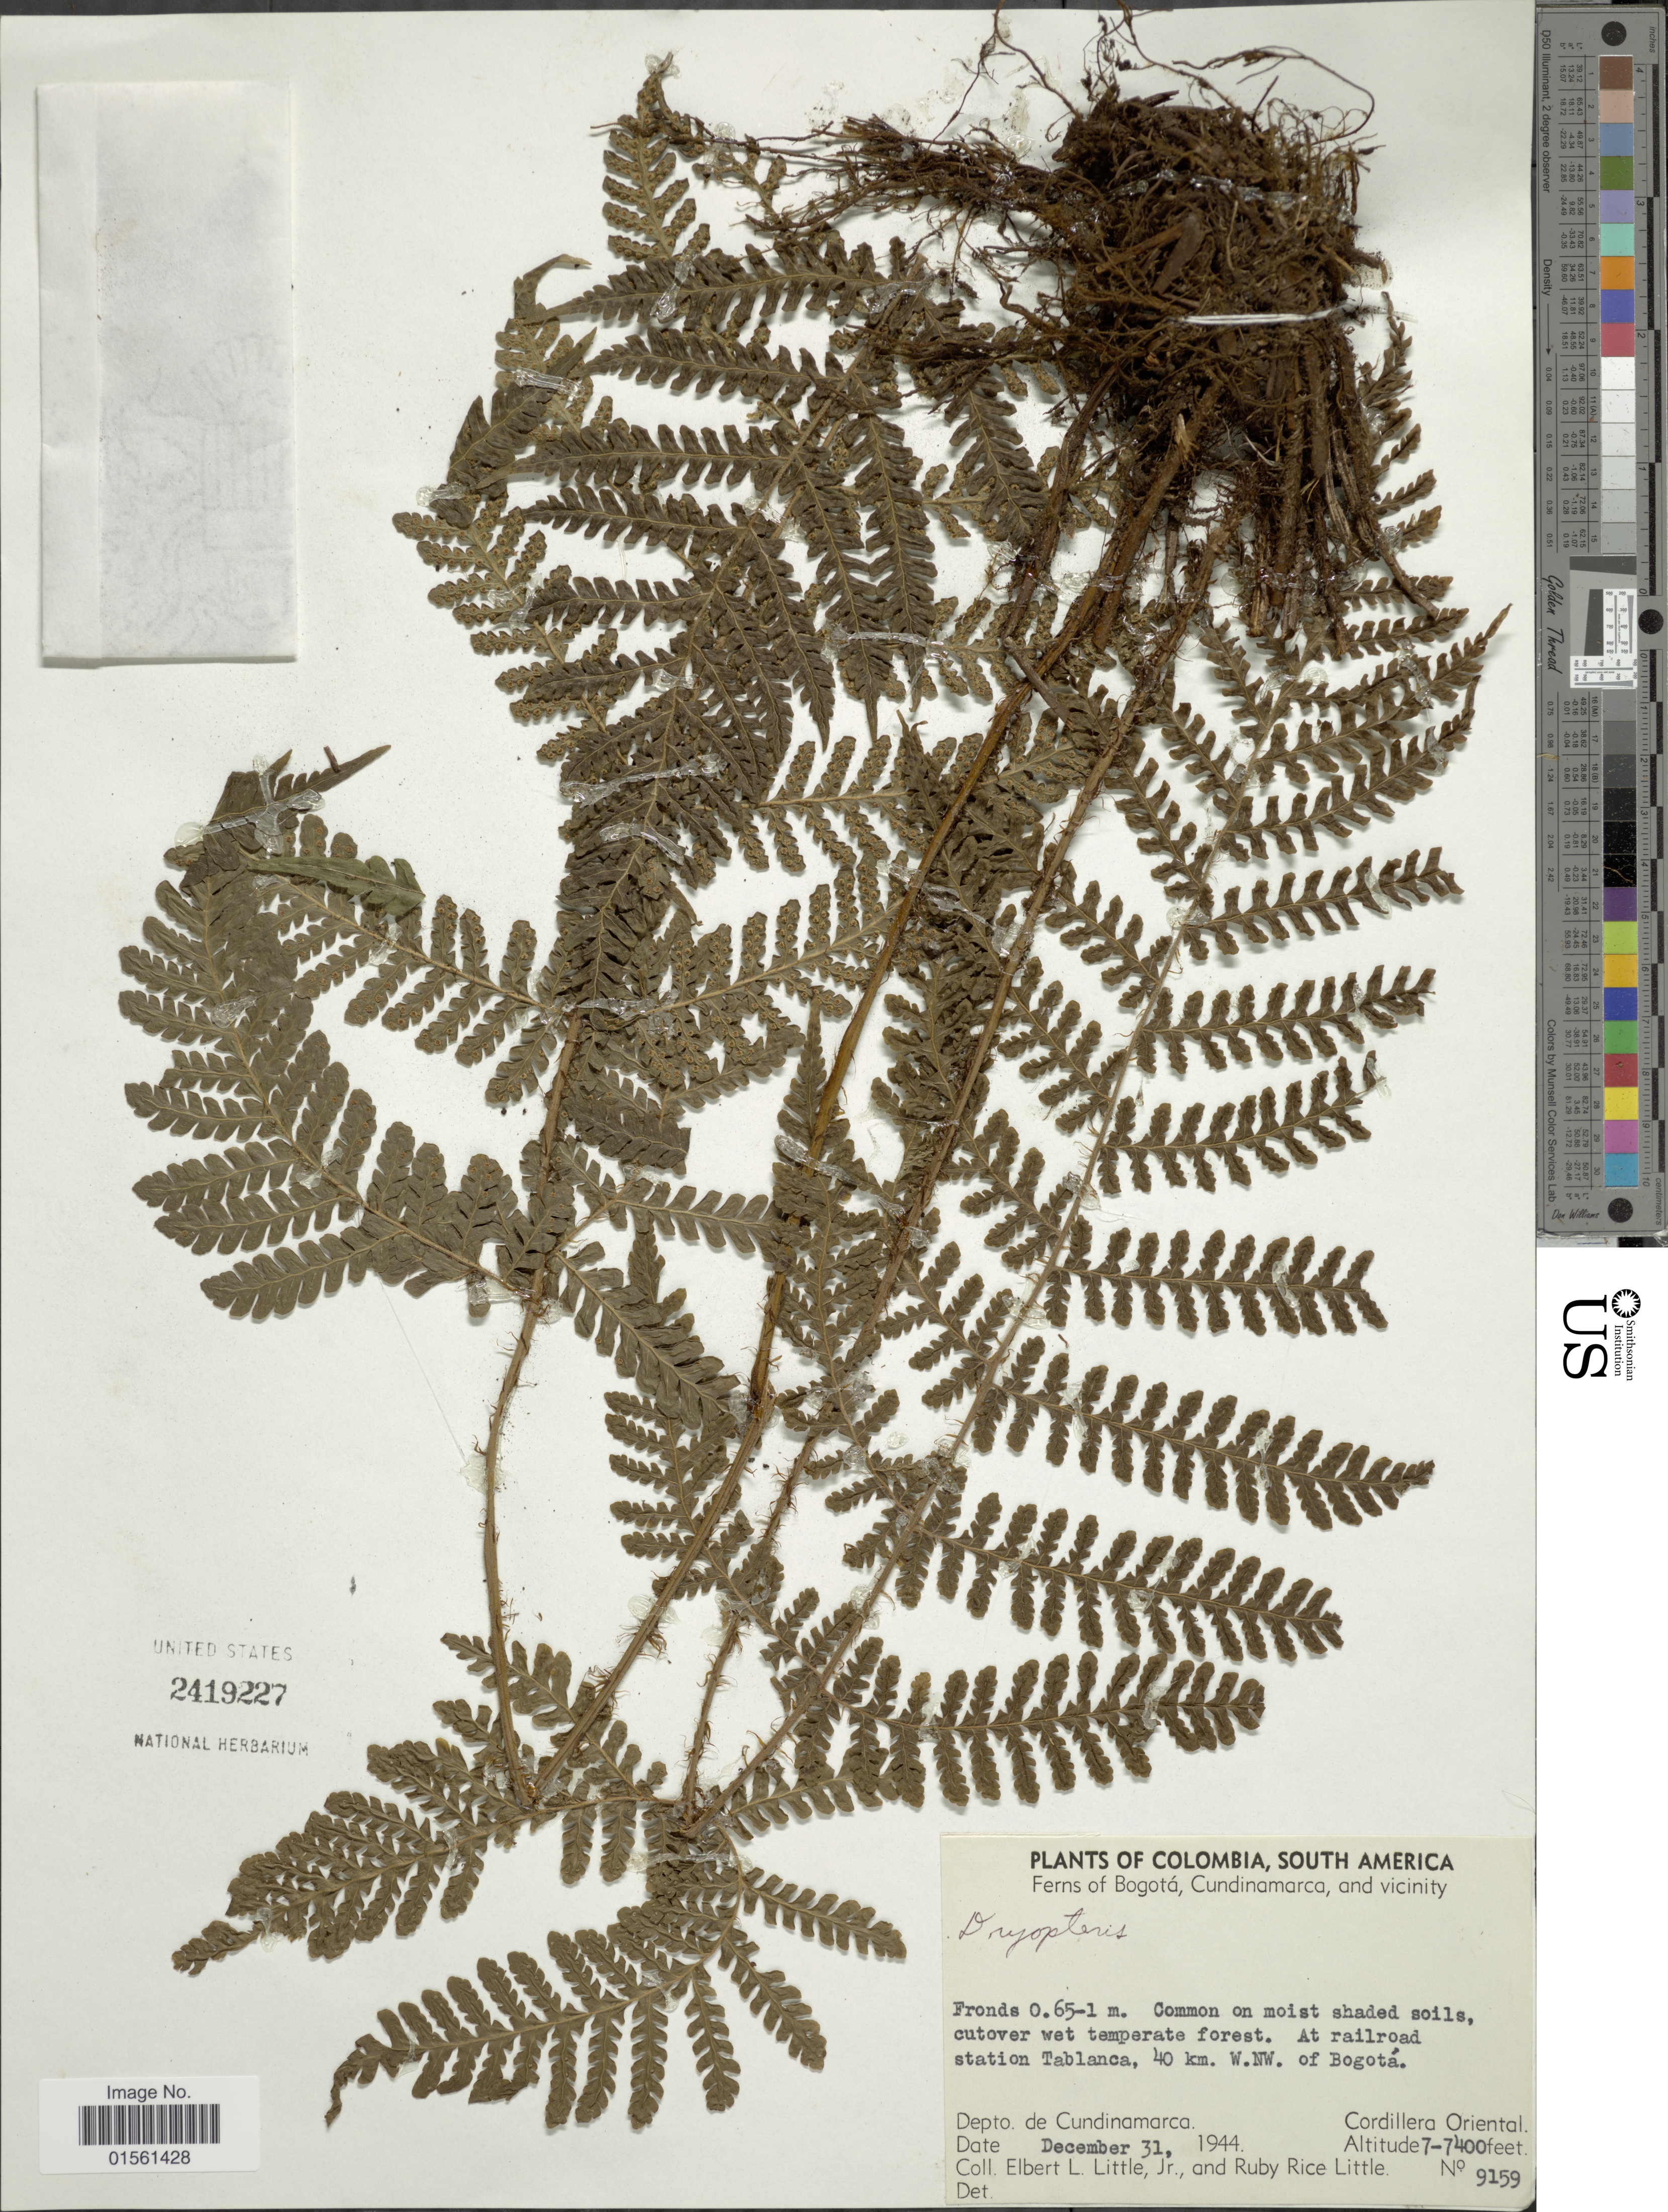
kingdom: Plantae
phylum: Tracheophyta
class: Polypodiopsida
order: Polypodiales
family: Dryopteridaceae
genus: Megalastrum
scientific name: Megalastrum sp.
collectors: E. L. Little & R. R. Little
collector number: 9159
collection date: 1944-12-31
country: Colombia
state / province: Cundinamarca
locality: Cundinamarca, and vicinity, at railroad station Tablanca, 40 km. W. NW. of Bogota, Depto. de Cundinamarca, Cordillera Oriental.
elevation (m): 2134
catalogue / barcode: US 2419227